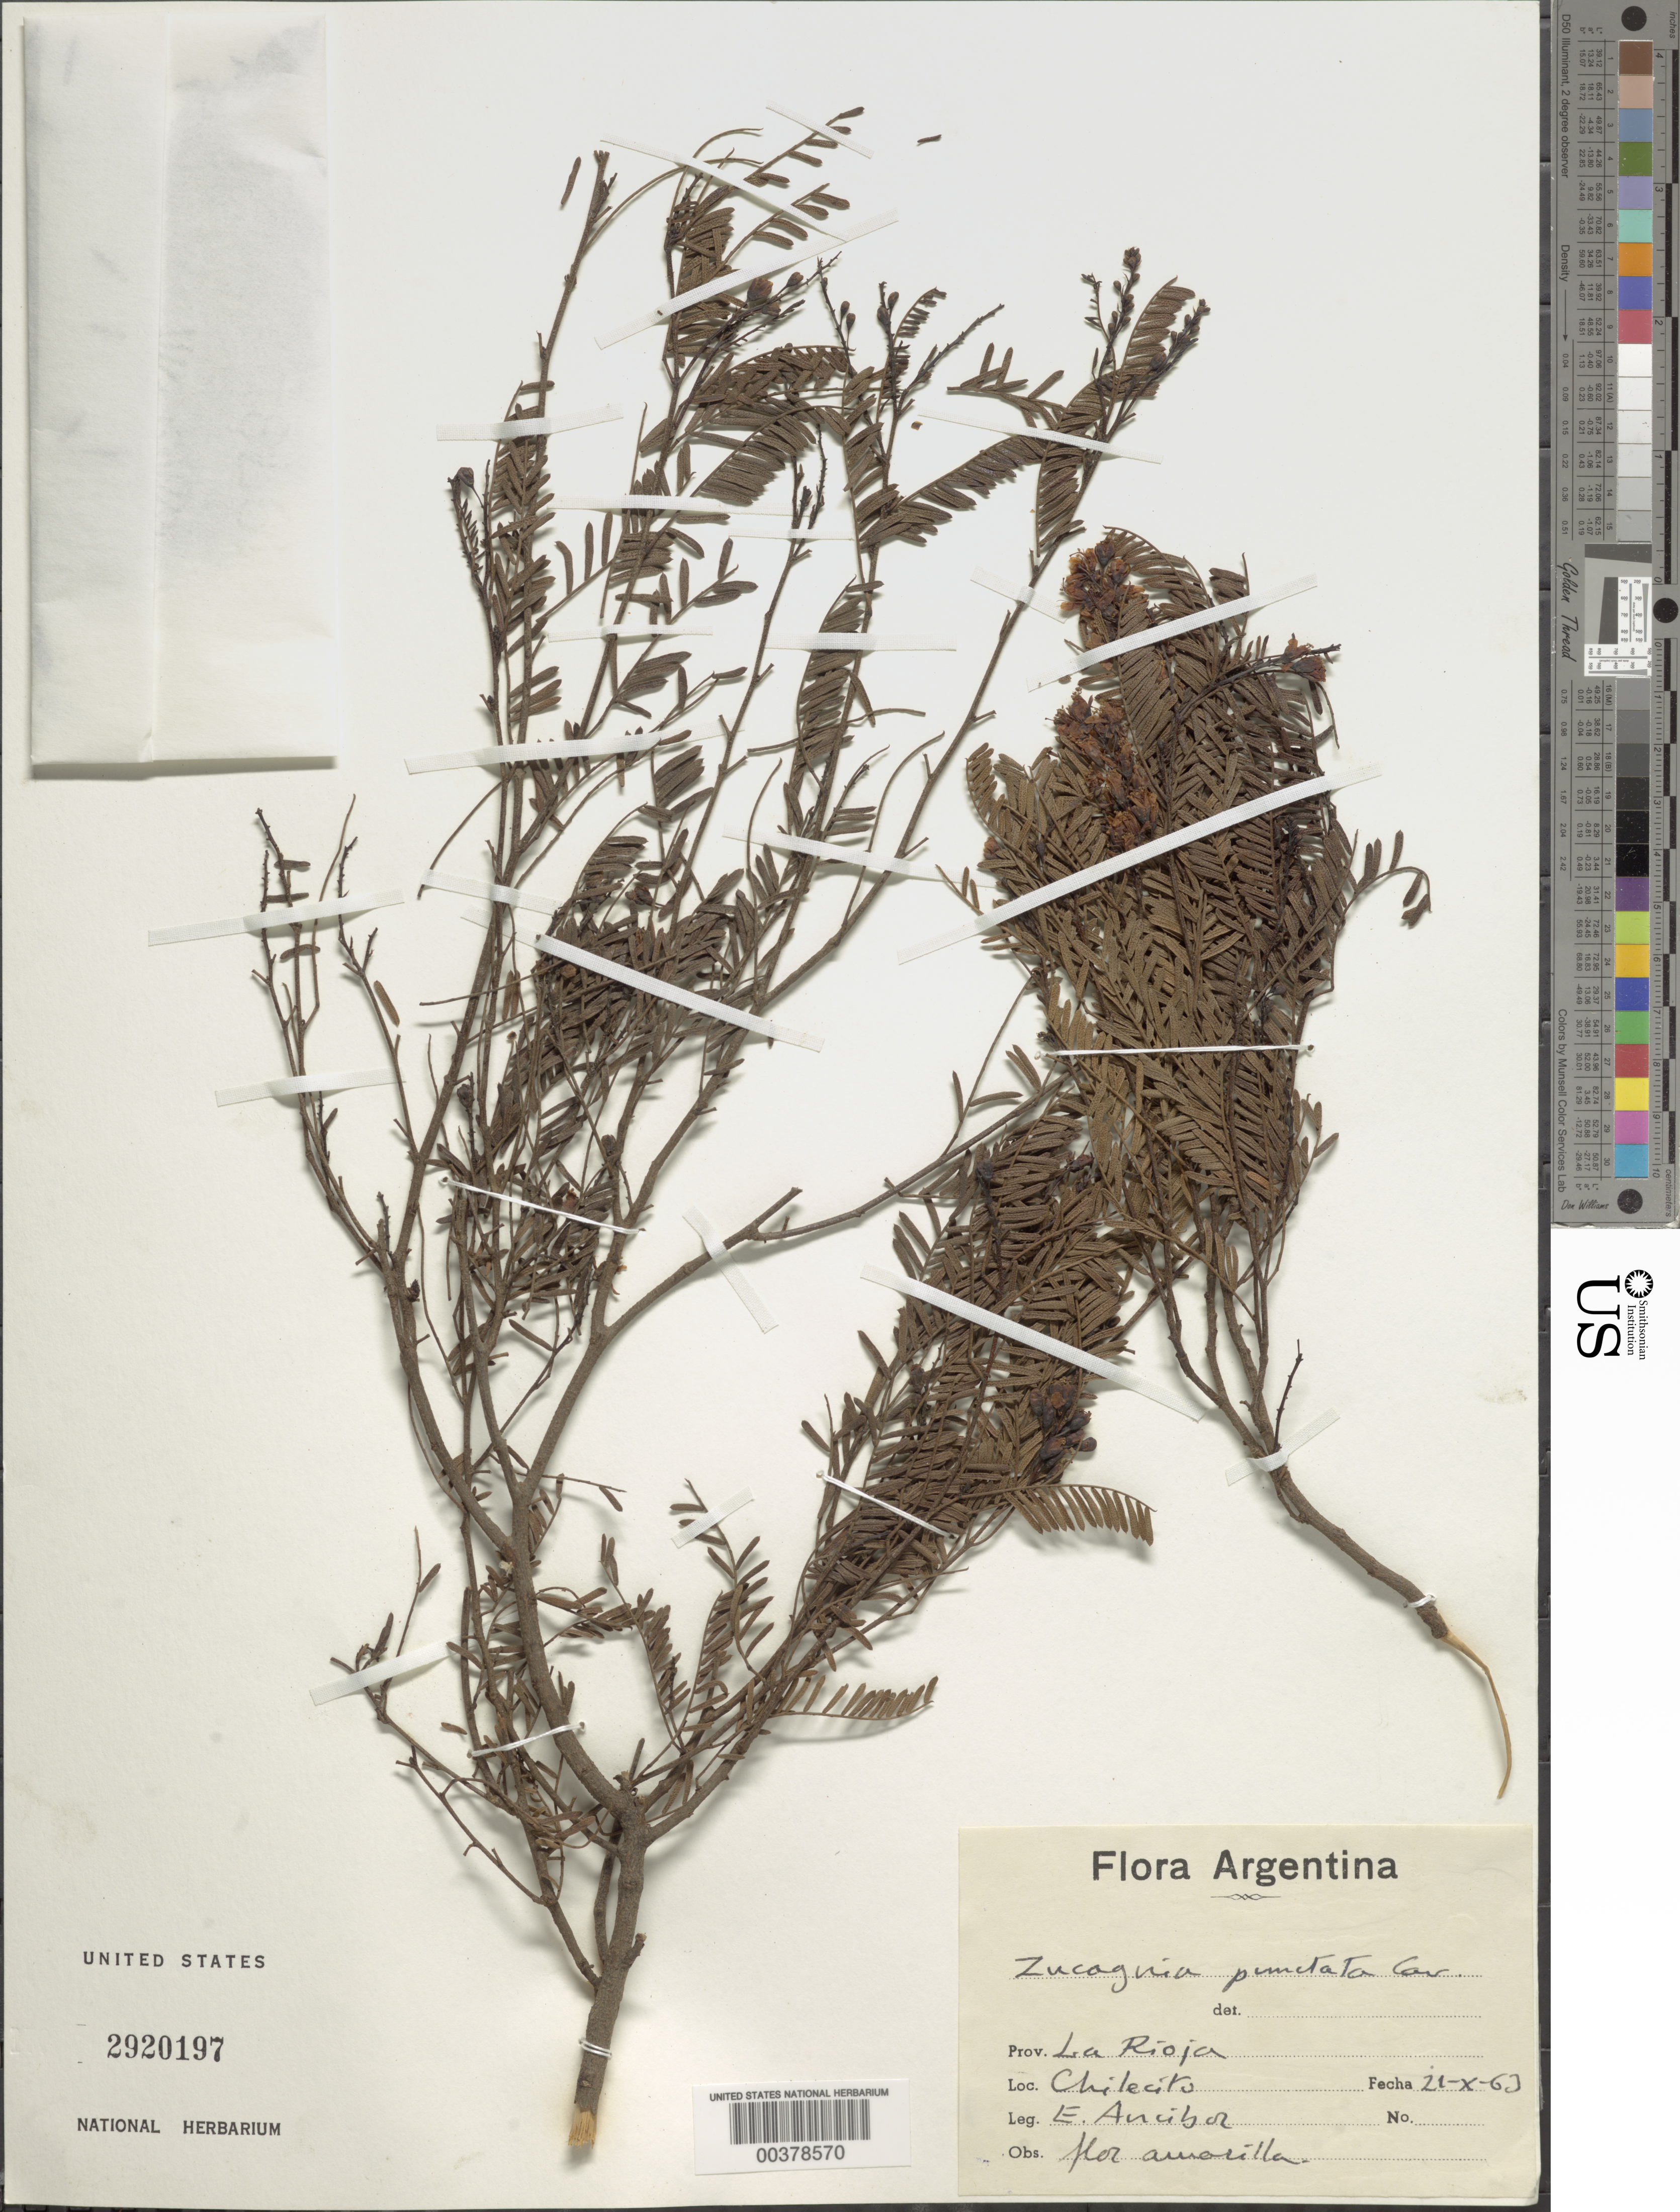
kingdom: Plantae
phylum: Tracheophyta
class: Magnoliopsida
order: Fabales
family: Fabaceae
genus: Zuccagnia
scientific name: Zuccagnia punctata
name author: Cav.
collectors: E. Ancibor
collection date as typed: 21 Oct 1963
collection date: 1963-10-21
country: Argentina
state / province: La Rioja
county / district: Chilecito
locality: Chilecito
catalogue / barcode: US 2920197